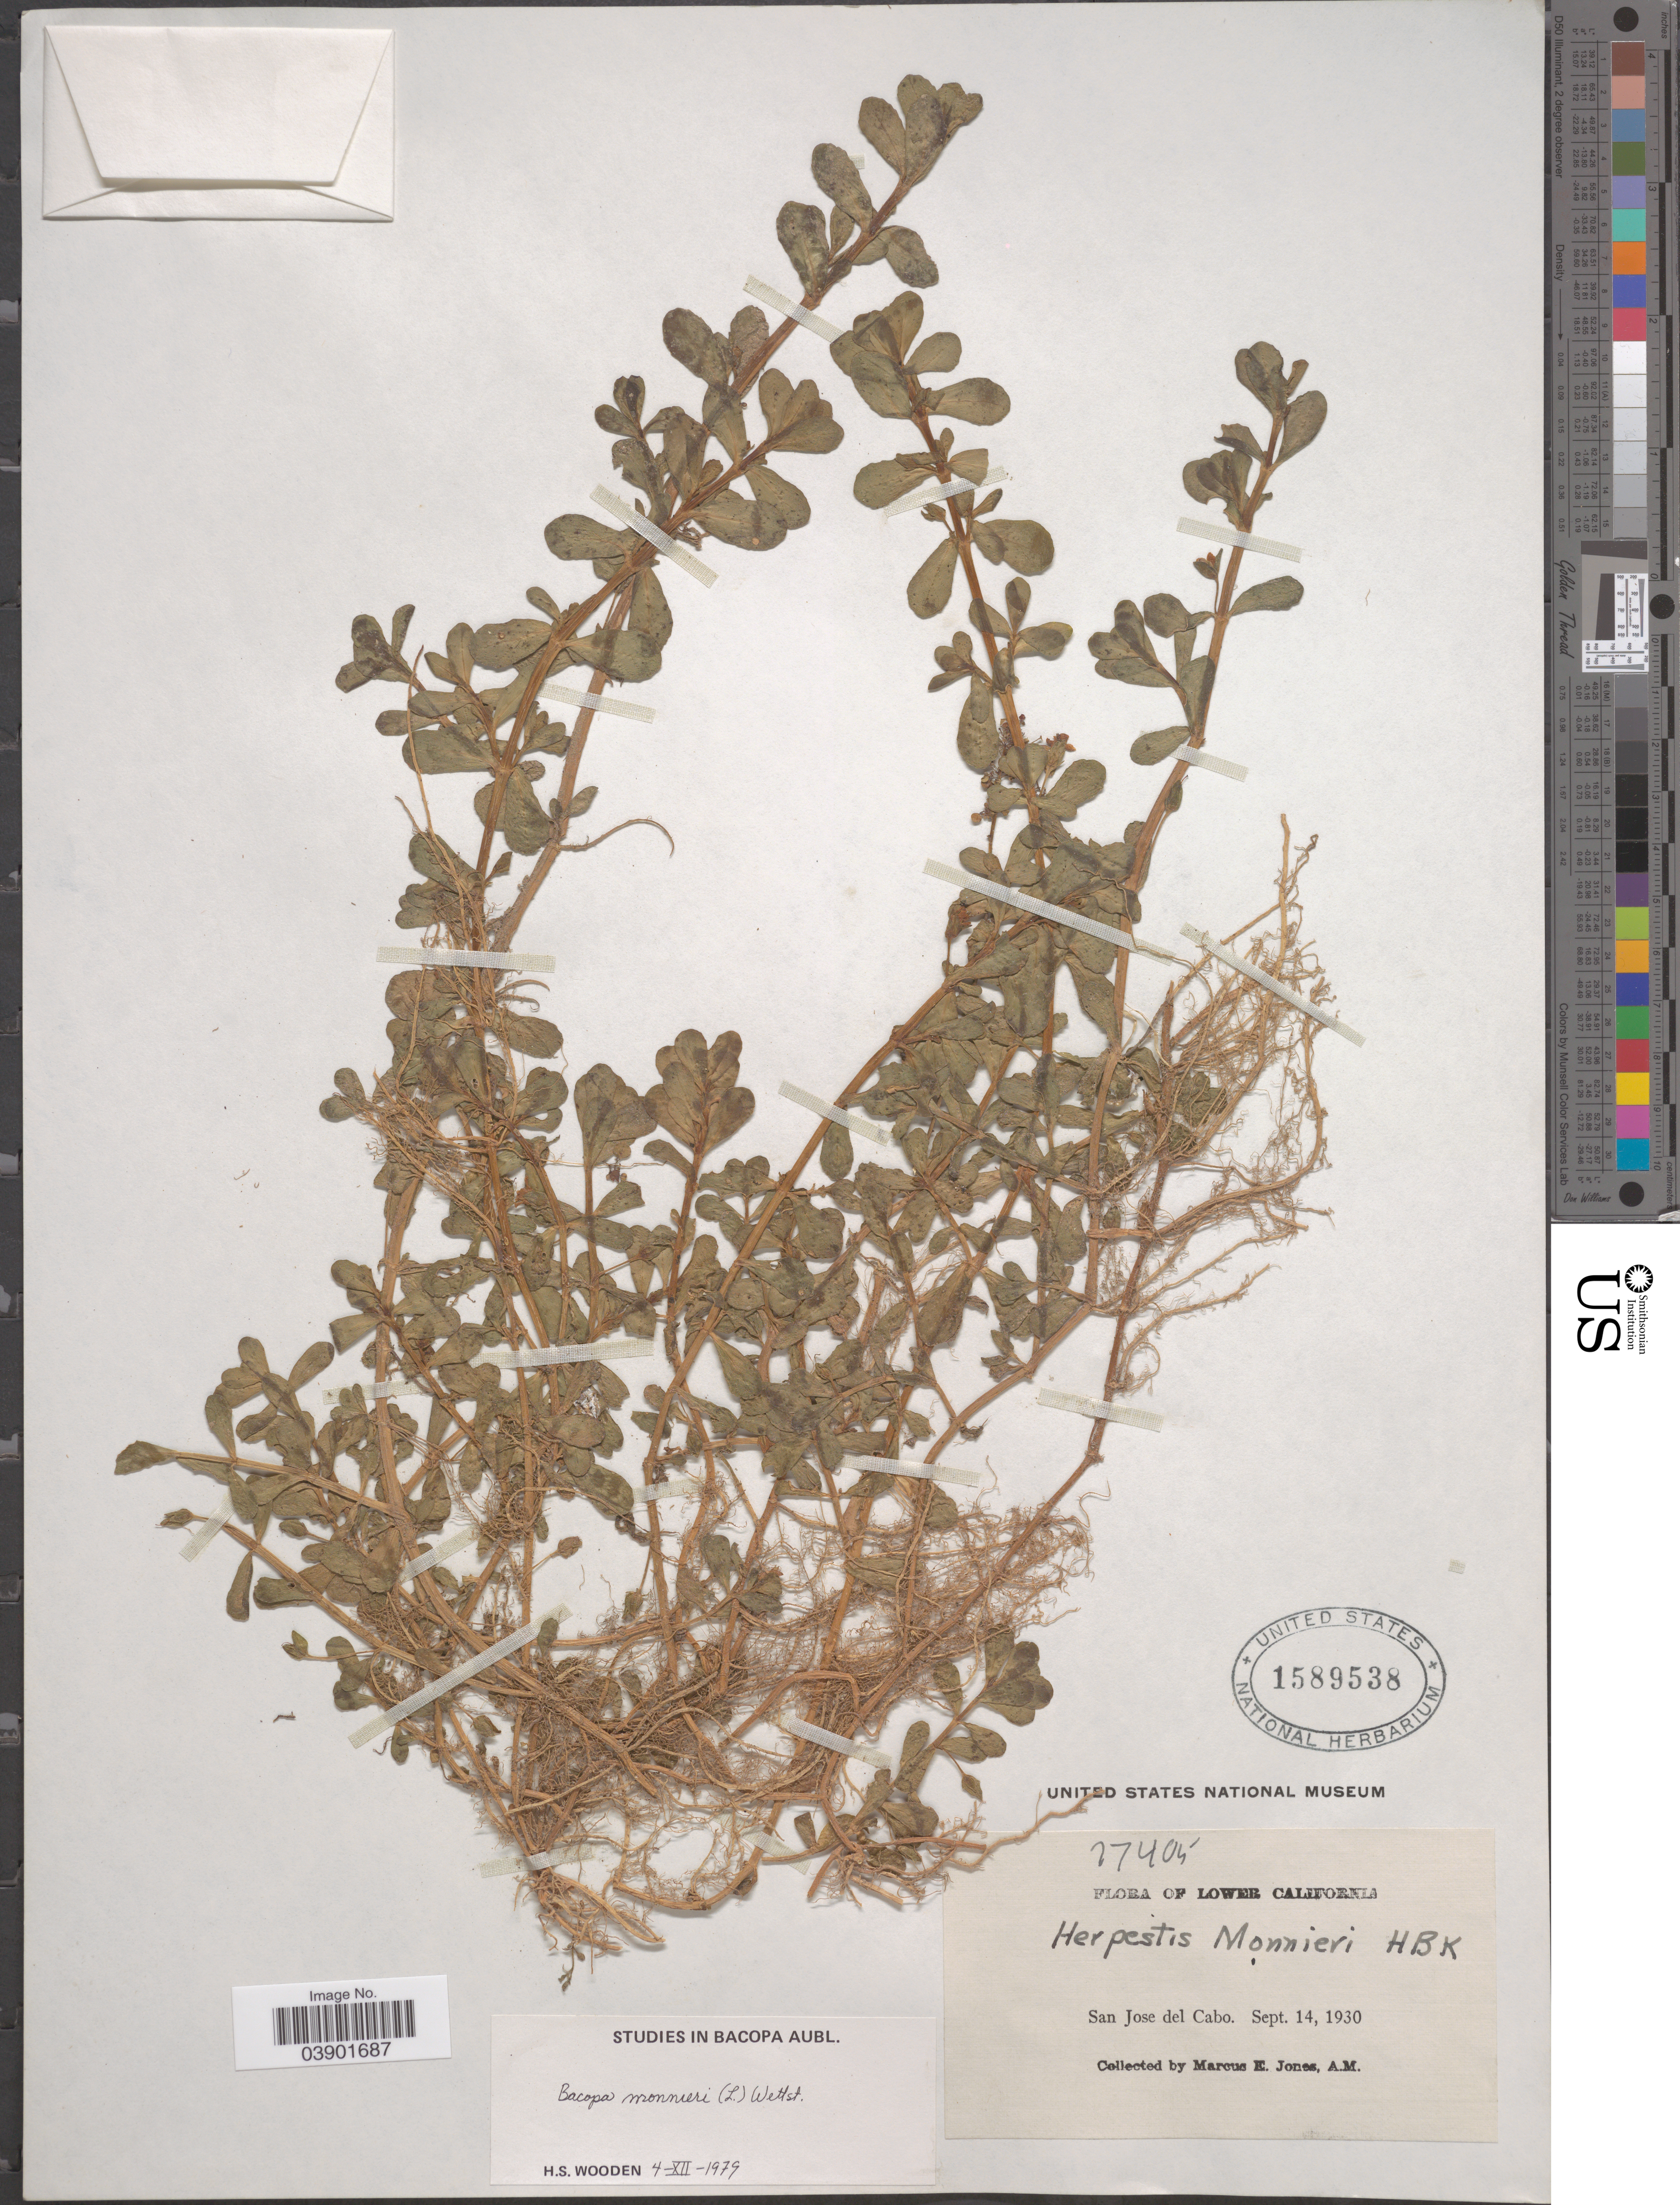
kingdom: Plantae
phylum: Tracheophyta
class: Magnoliopsida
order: Lamiales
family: Plantaginaceae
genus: Bacopa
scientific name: Bacopa monnieri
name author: (L.) Pennell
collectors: M. E. Jones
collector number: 27405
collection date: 1930-09-14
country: Mexico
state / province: Baja California Sur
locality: Lower California. San Jose del Cabo.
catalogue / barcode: US 1589538